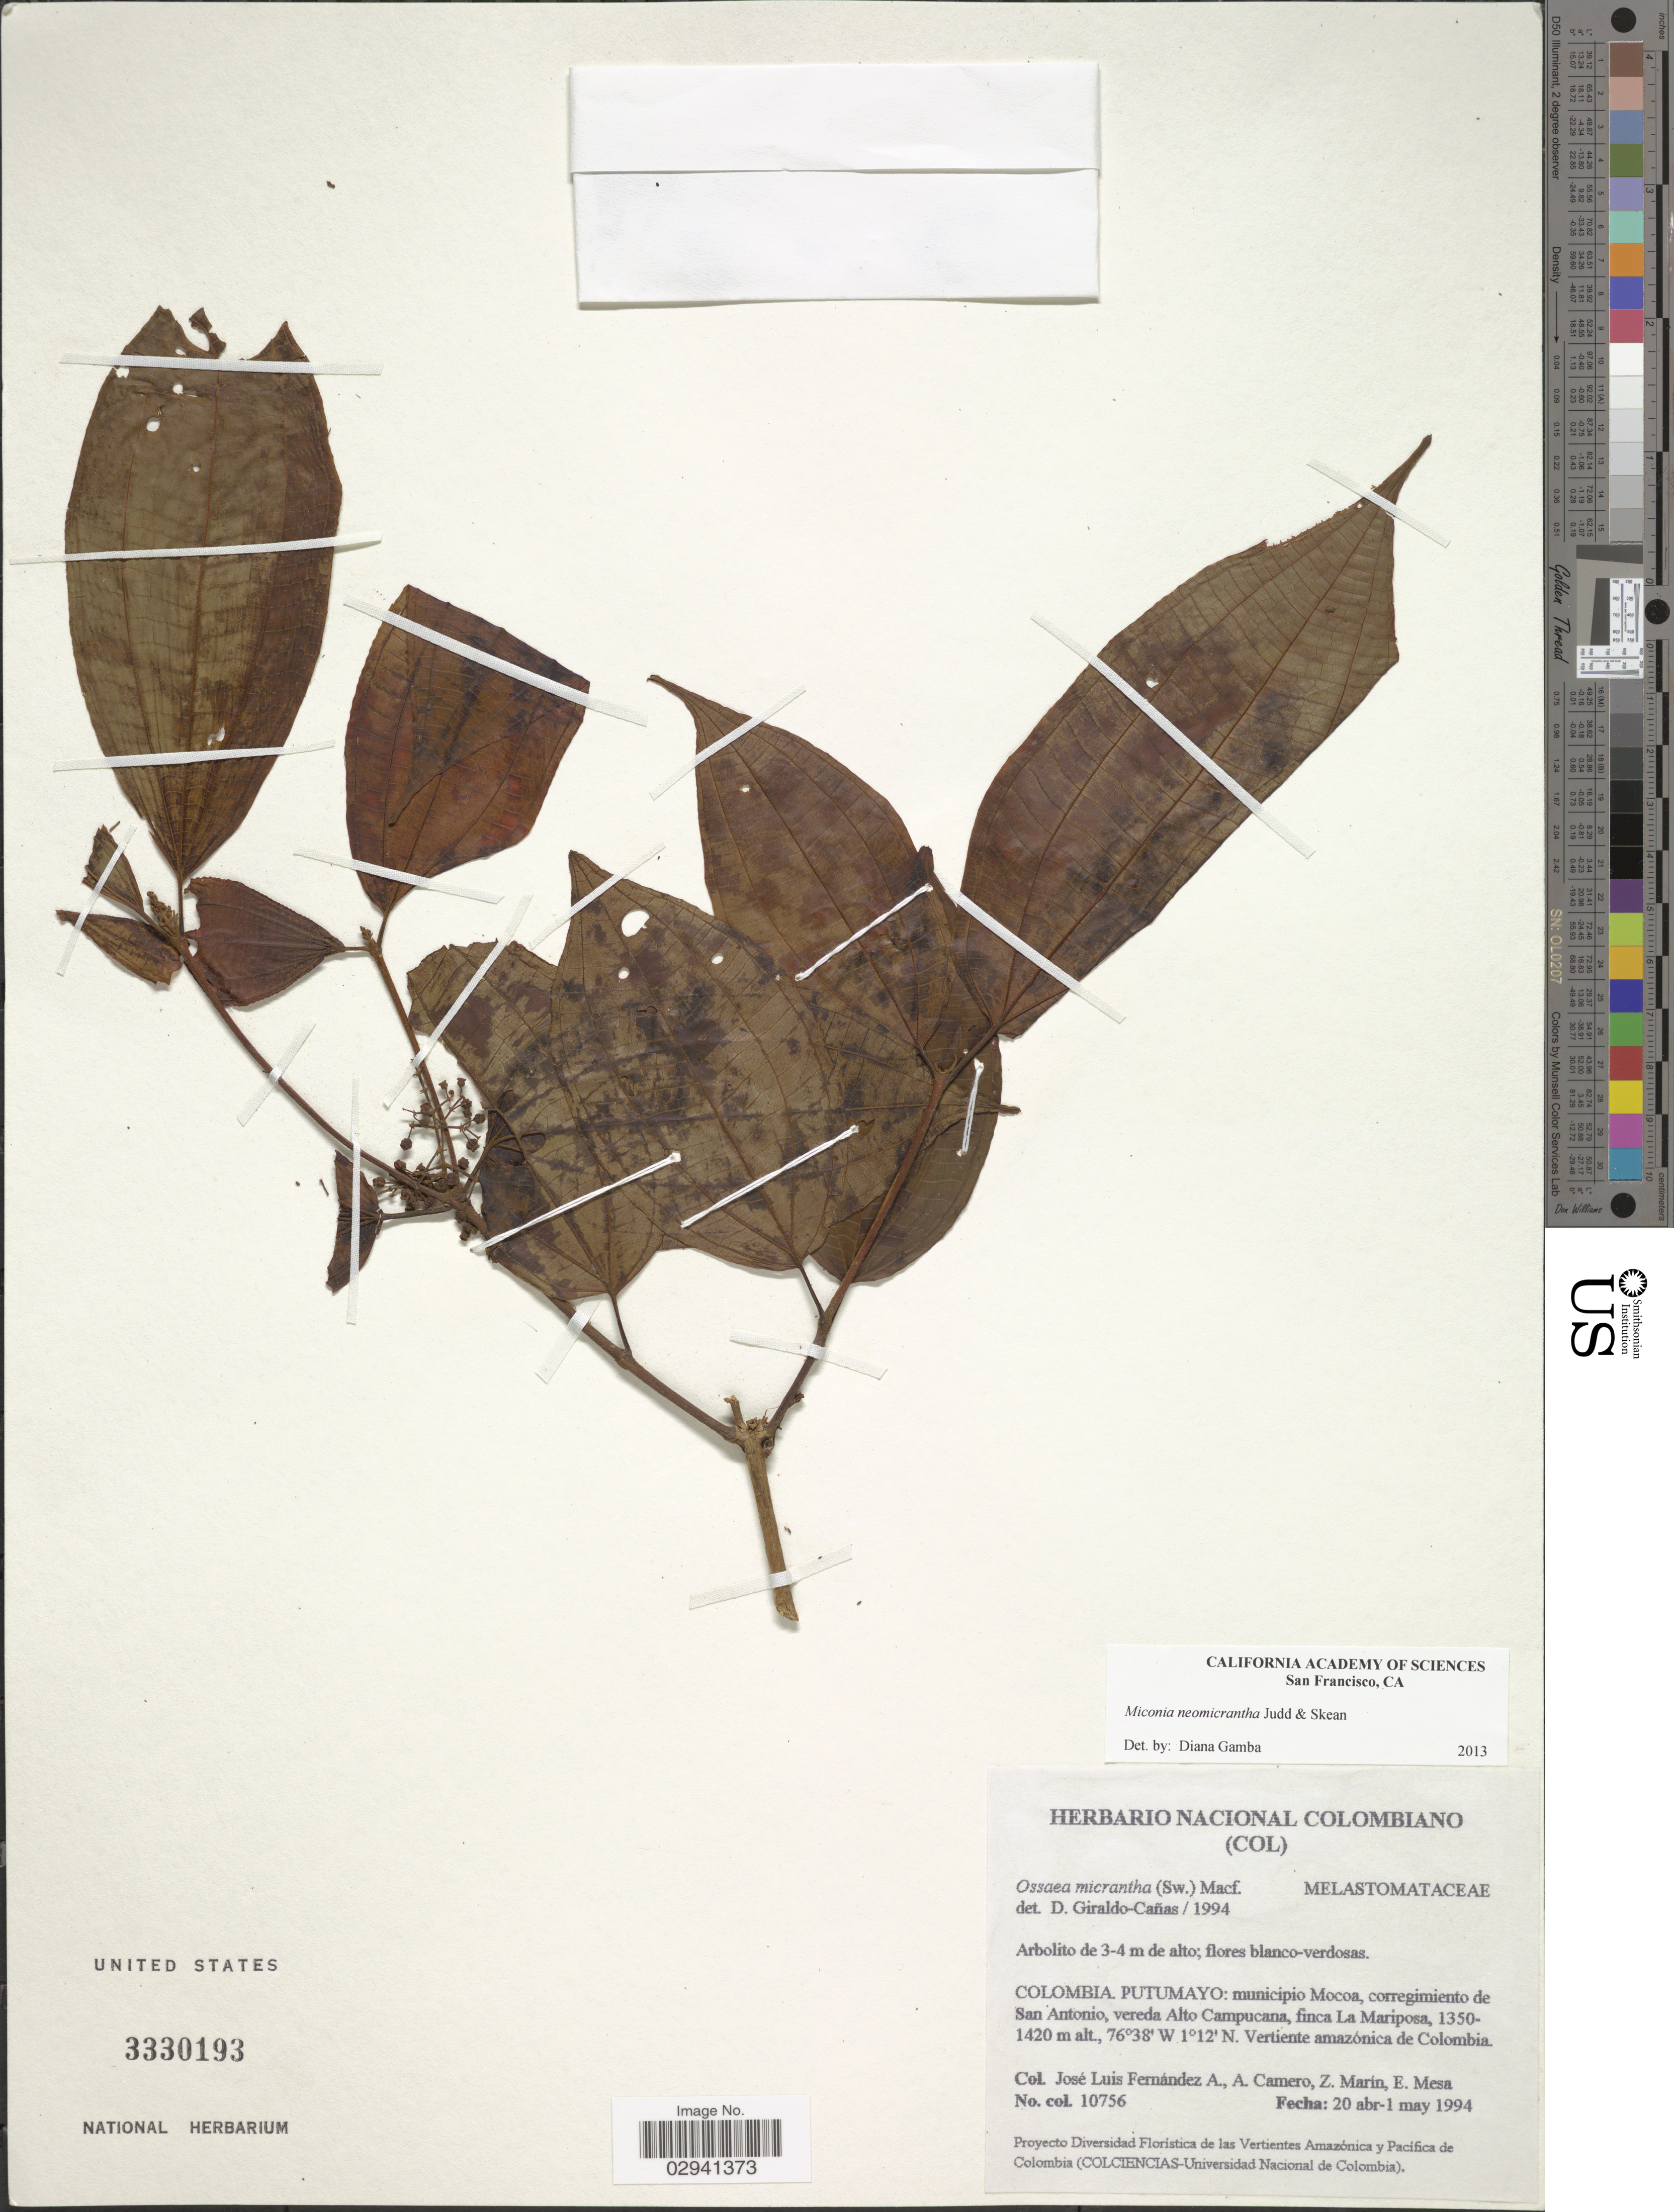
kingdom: Plantae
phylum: Tracheophyta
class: Magnoliopsida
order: Myrtales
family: Melastomataceae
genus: Miconia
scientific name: Miconia neomicrantha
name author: Judd & Skean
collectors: J. Fernández, A. A. Camero, Z. Marin & E. Mesa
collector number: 10756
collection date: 1994-04-20/1994-05-01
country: Colombia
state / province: Putumayo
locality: Municipio Mocoa, corregimiento de San Antonio, vereda Alto Campucana, finca La Mariposa, Vertiente amazónica de Colombia.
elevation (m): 1420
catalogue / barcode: US 3330193